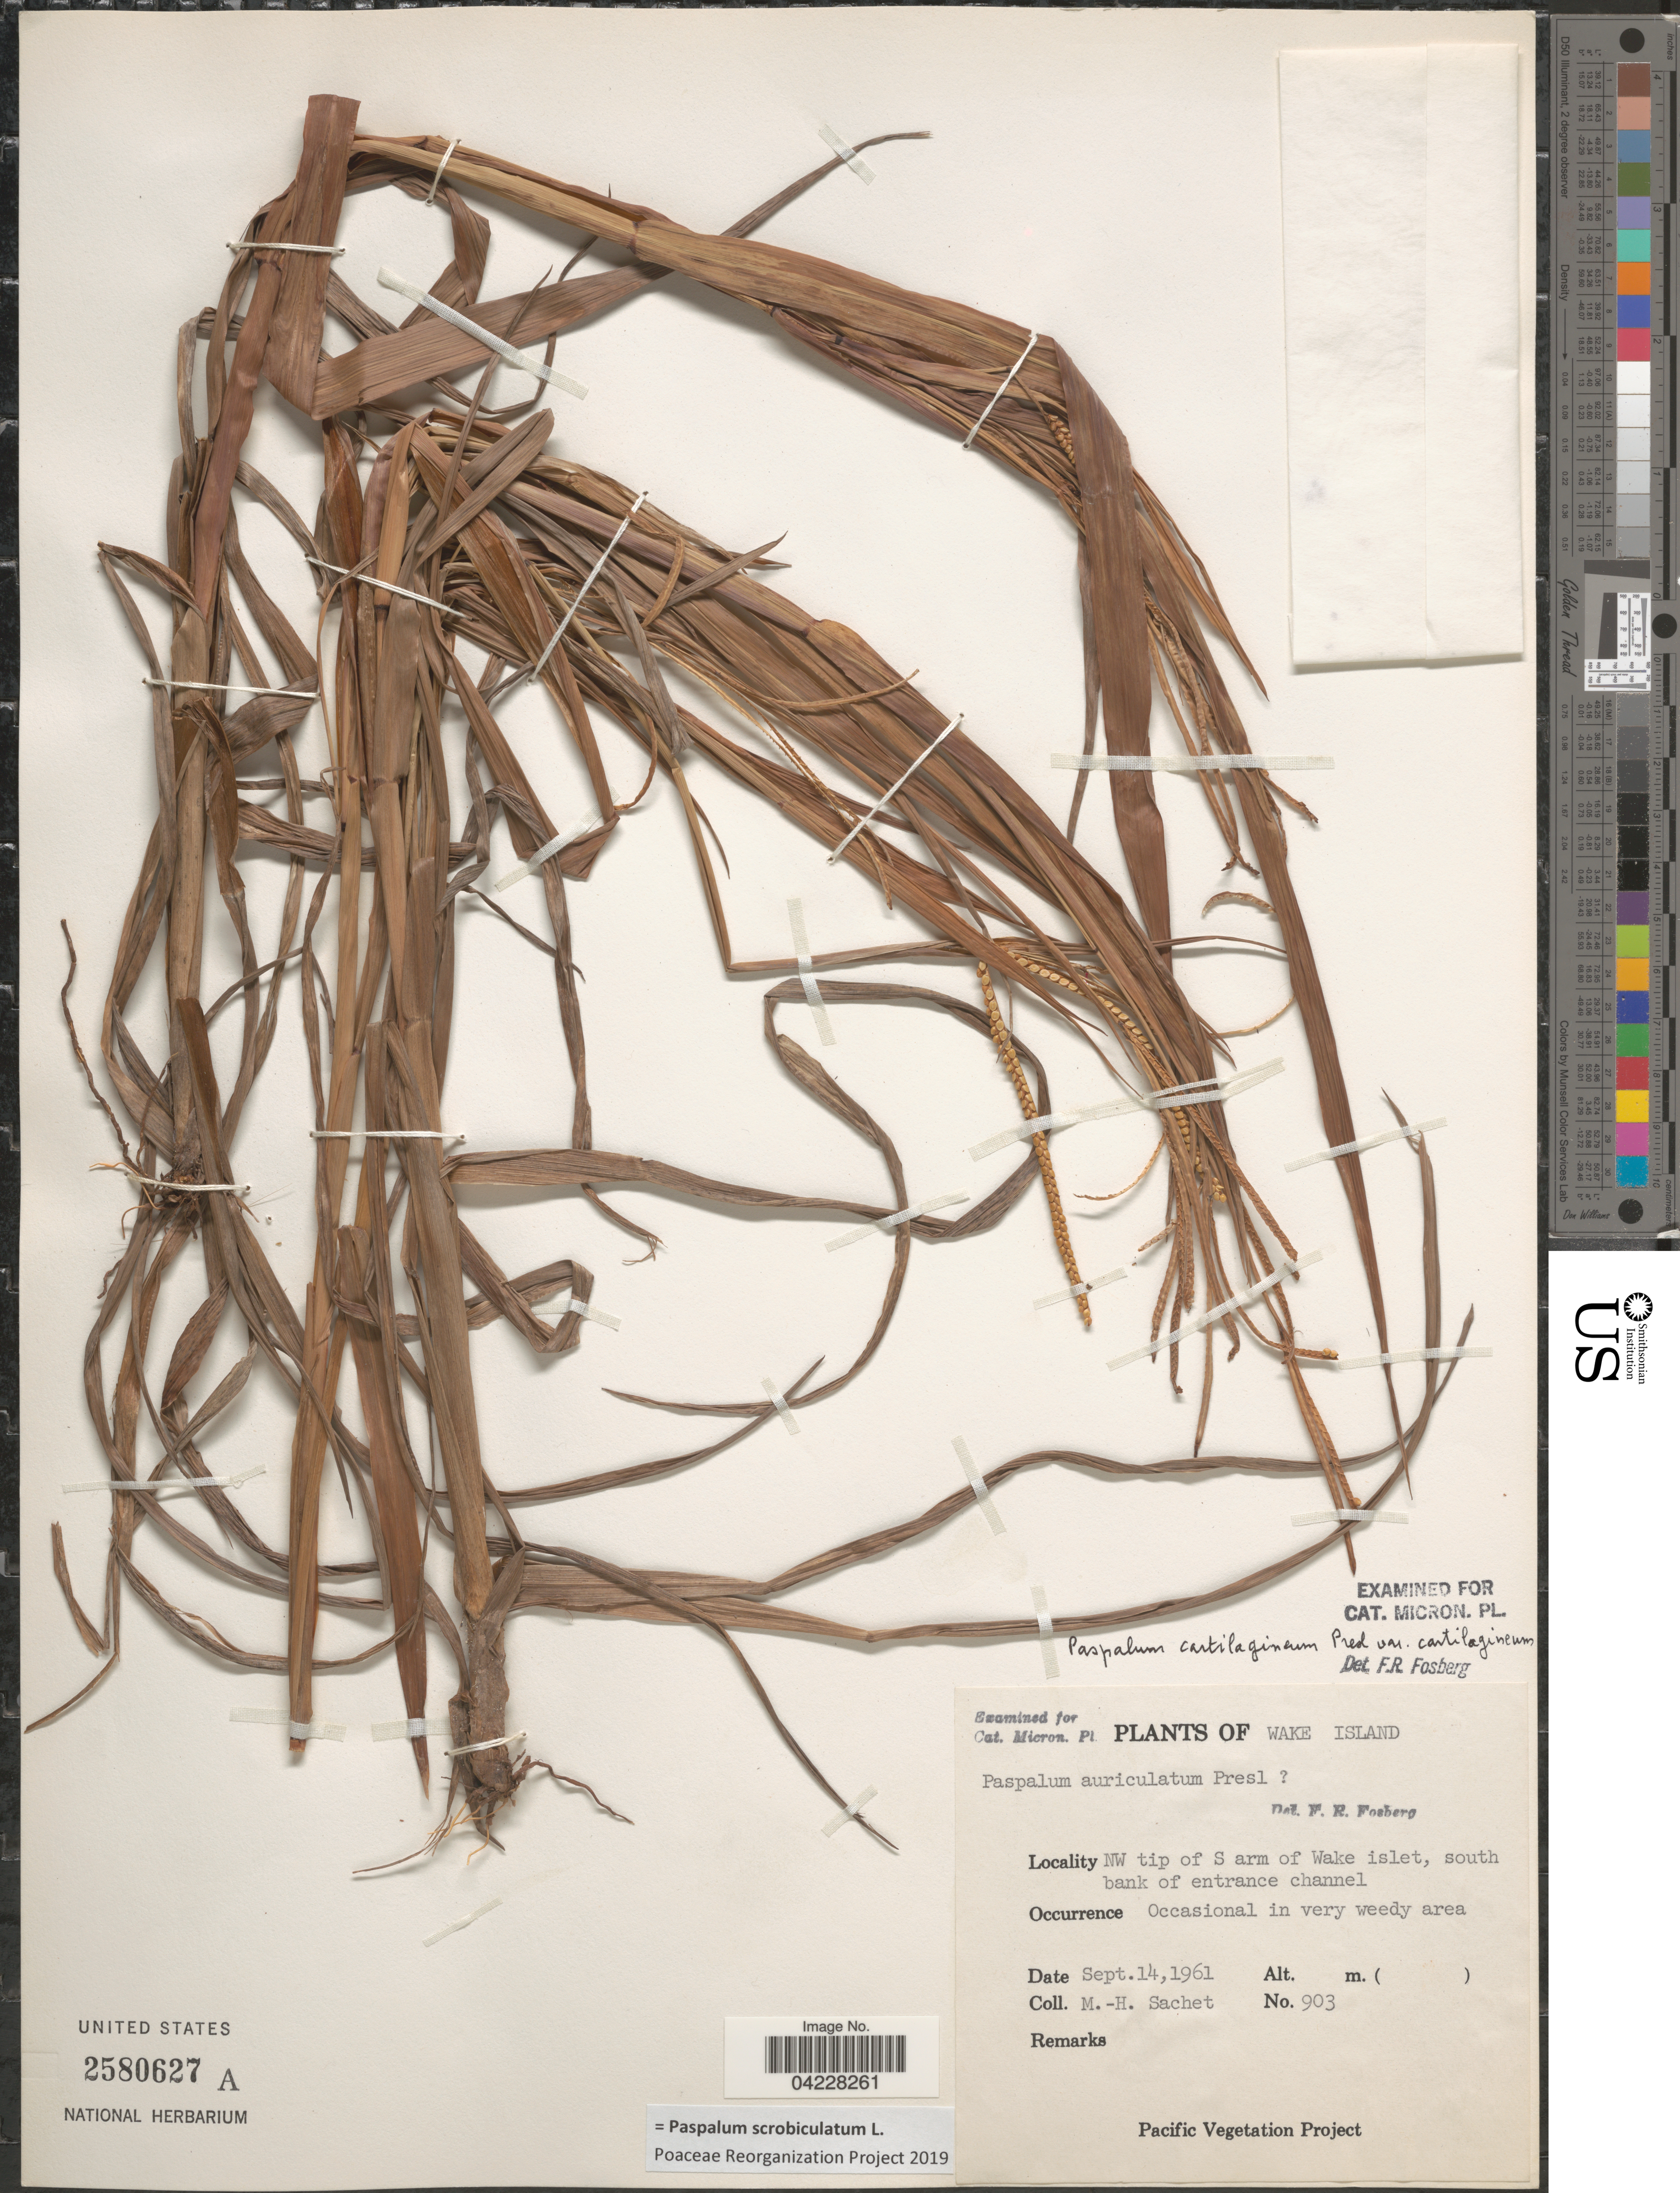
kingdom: Plantae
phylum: Tracheophyta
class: Liliopsida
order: Poales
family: Poaceae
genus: Paspalum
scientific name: Paspalum scrobiculatum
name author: L.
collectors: M.-H. Sachet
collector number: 903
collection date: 1961-09-14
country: U.S. Administered Pacific Islands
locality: Wake Island. NW tip of S arm of Wake islet, south bank of entrance channel.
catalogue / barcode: US 2580627A